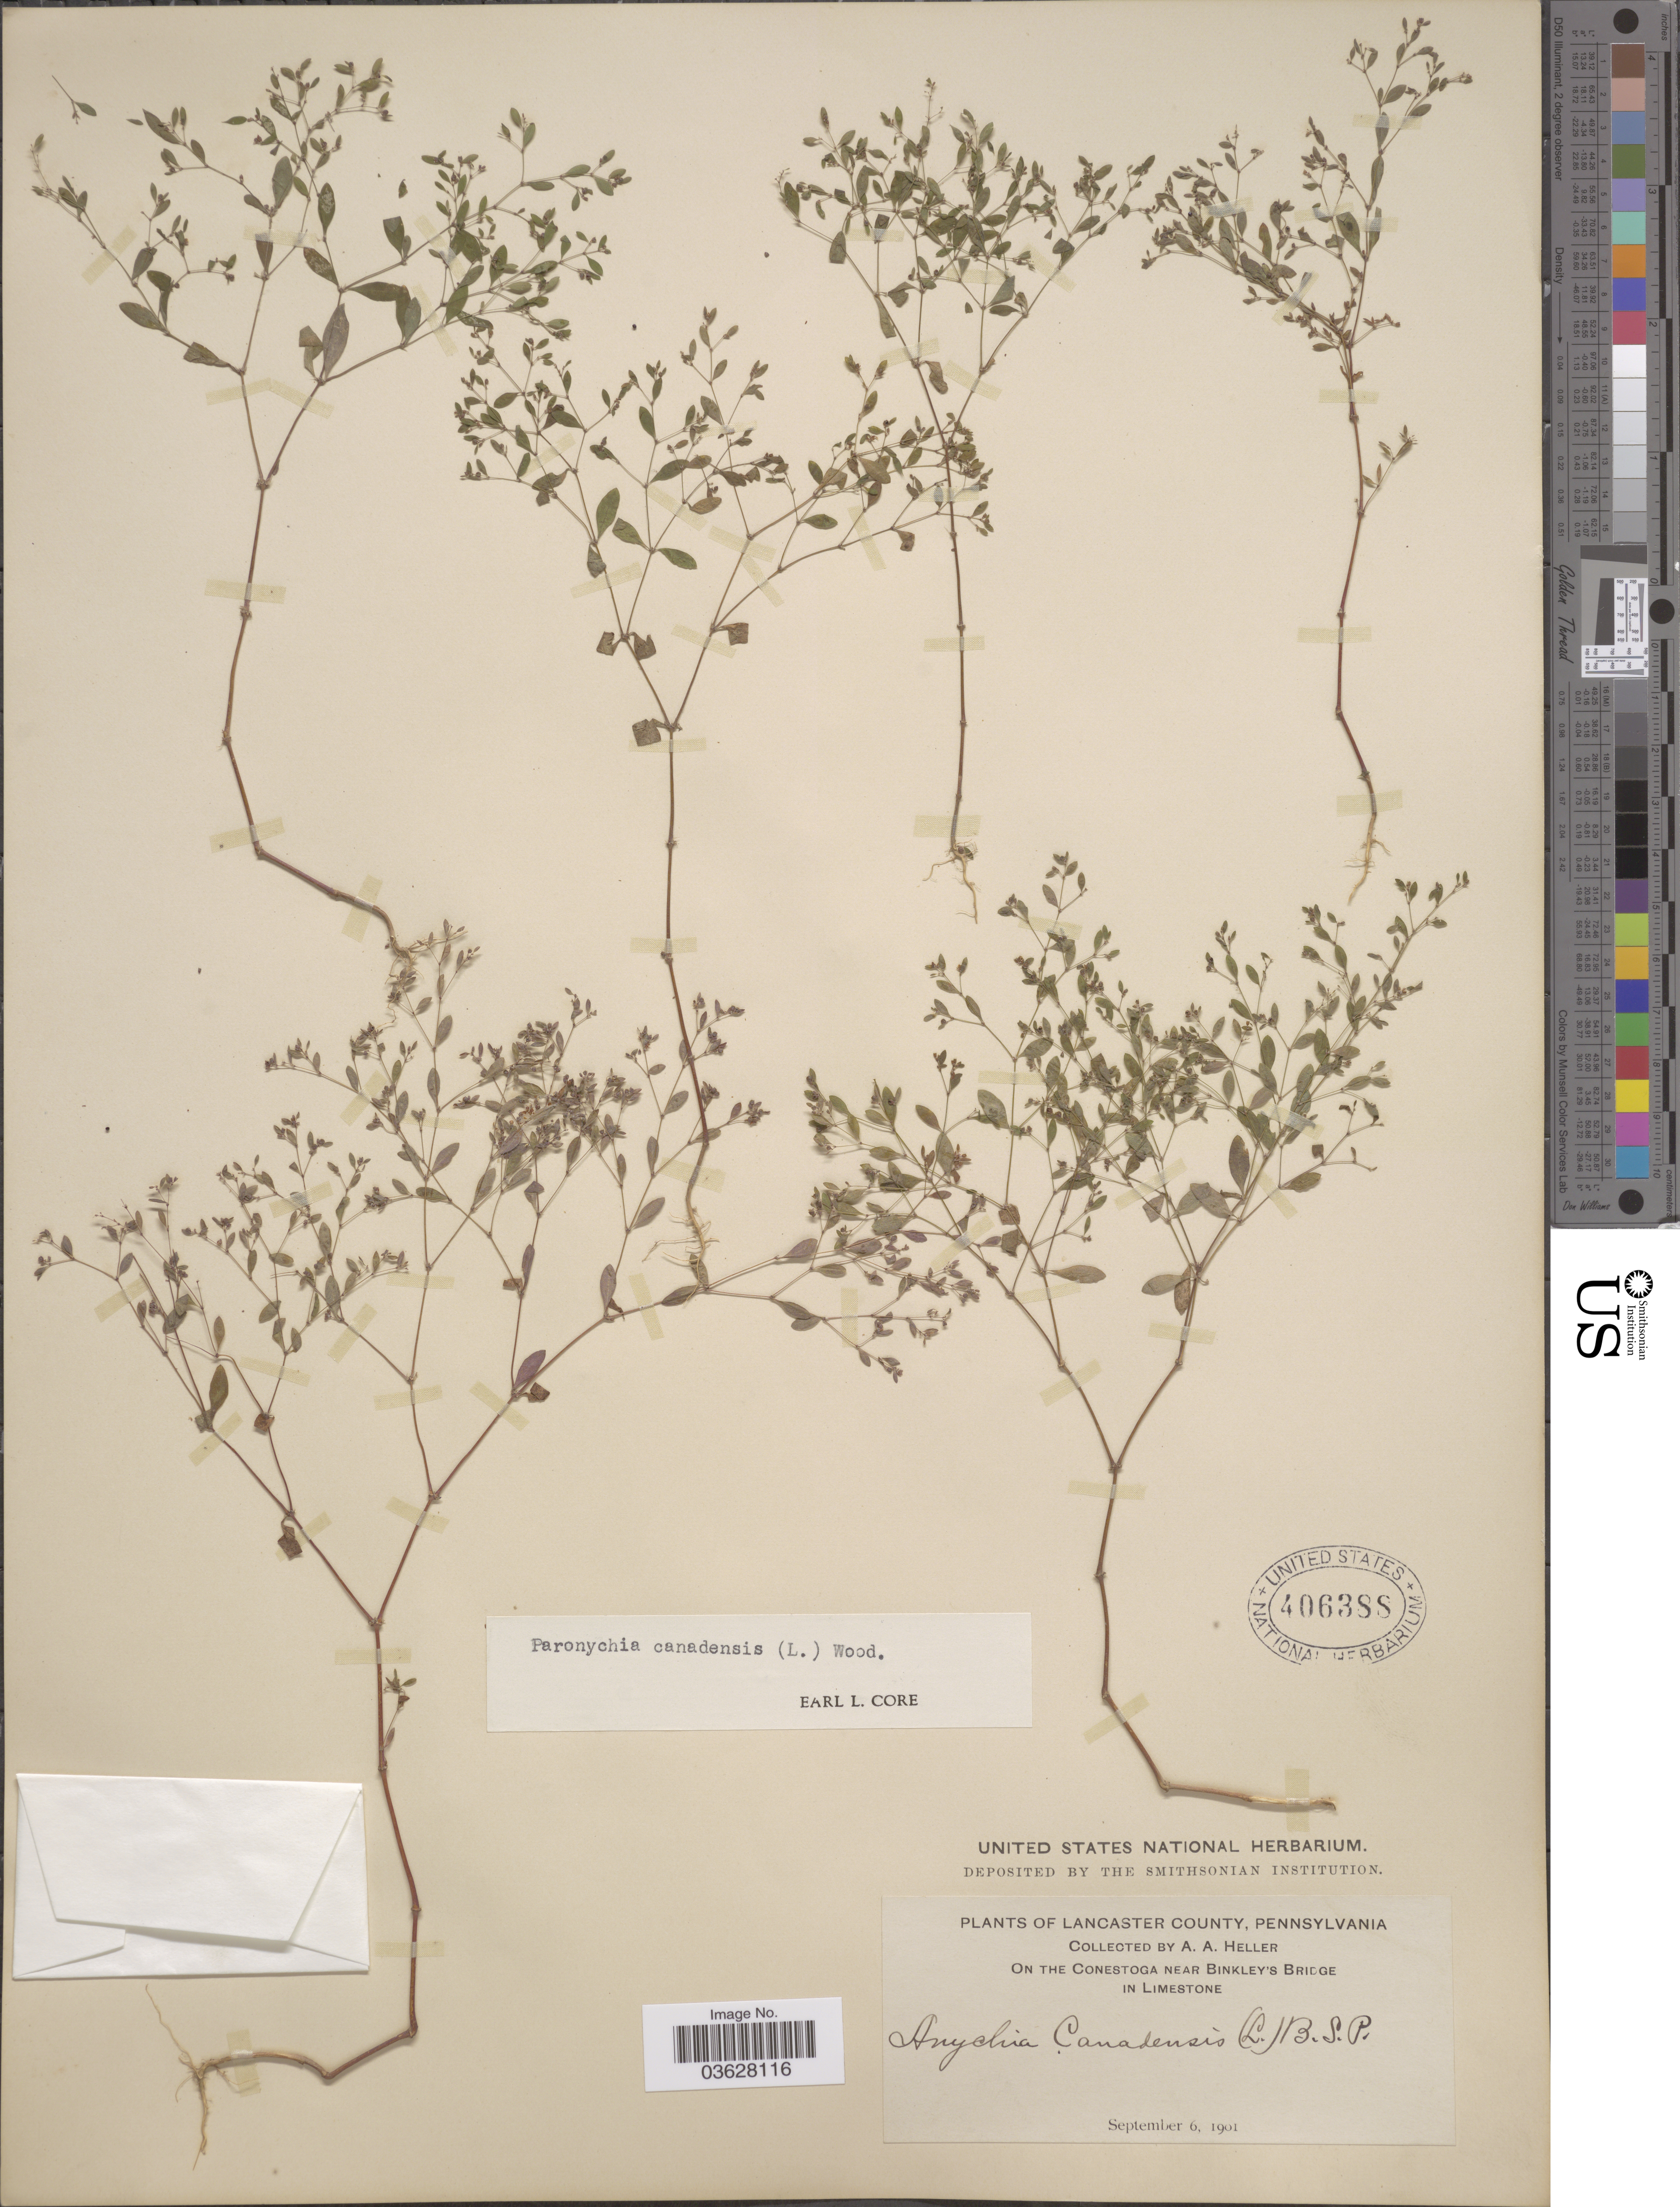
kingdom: Plantae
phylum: Tracheophyta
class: Magnoliopsida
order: Caryophyllales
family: Caryophyllaceae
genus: Paronychia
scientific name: Paronychia canadensis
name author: (L.) Alph. Wood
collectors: A. A. Heller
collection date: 1901-09-06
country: United States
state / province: Pennsylvania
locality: Lancaster County. On the Conestoga near Binkley's Bridge in Limestone.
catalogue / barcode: US 406388